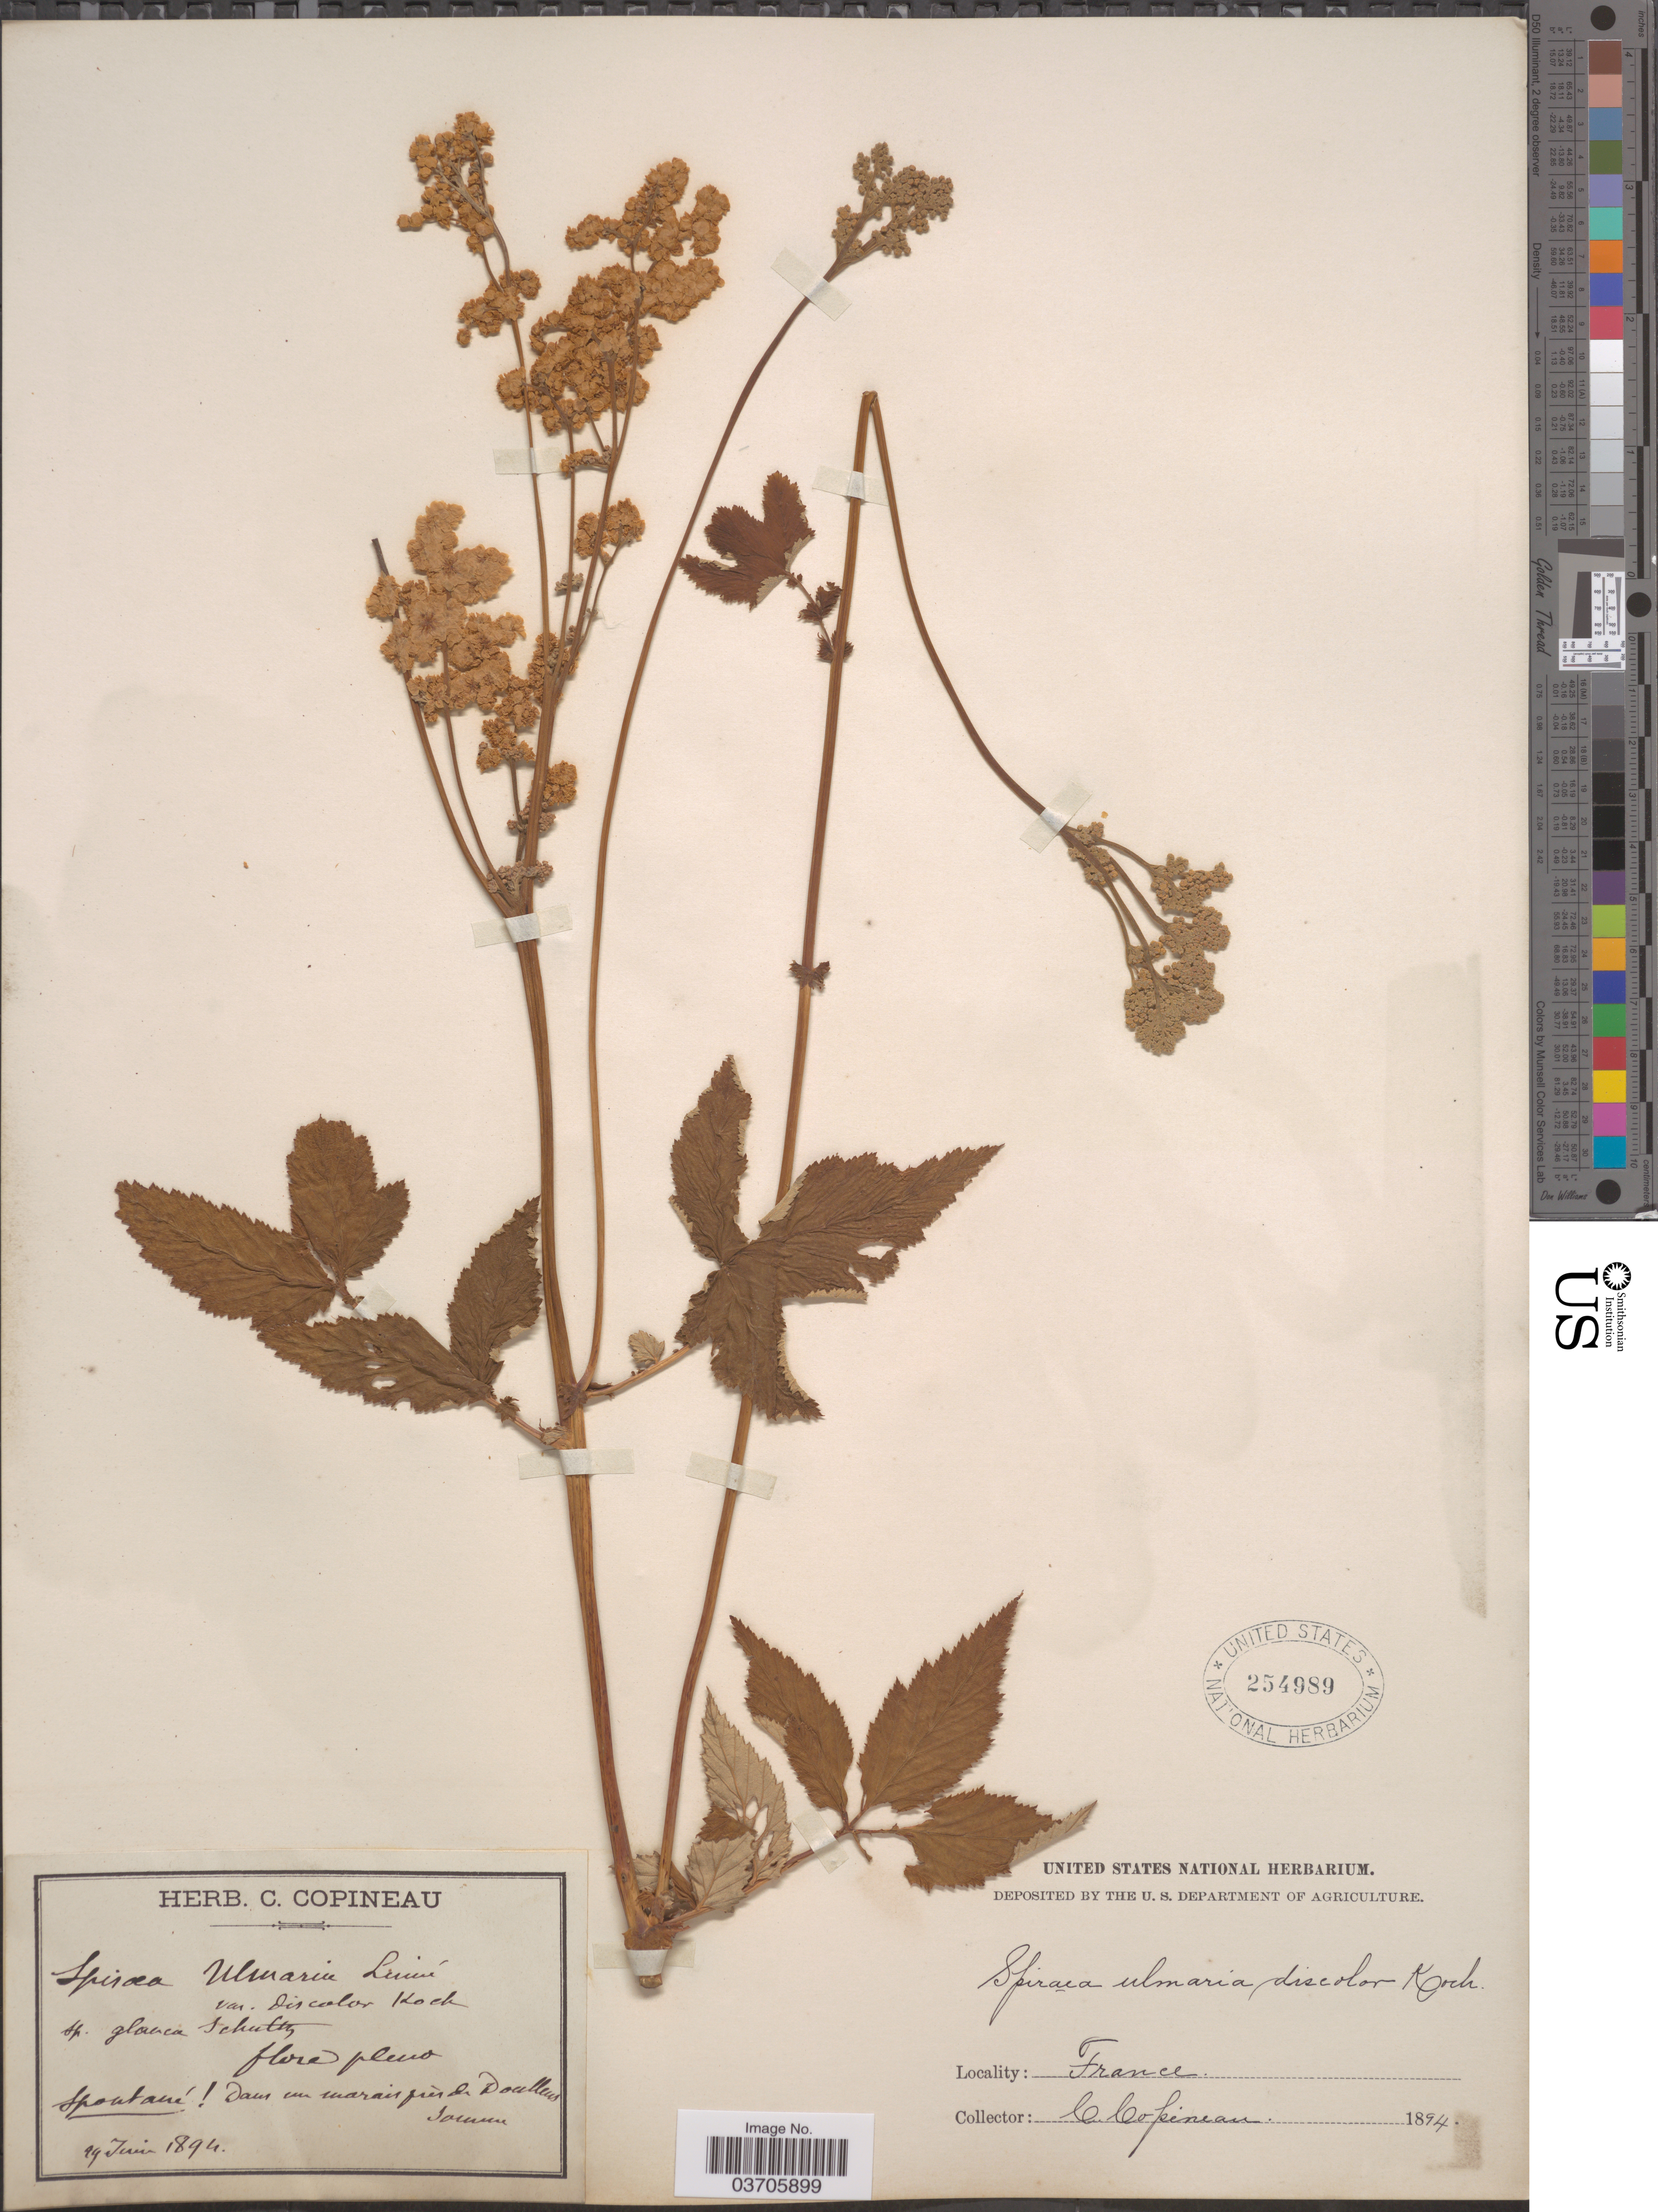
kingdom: Plantae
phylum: Tracheophyta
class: Magnoliopsida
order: Rosales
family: Rosaceae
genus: Filipendula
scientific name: Filipendula ulmaria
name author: (L.) Maxim.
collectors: C. Copineau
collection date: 1894-06-29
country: France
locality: Spontané [illegible text] dans un marais pier a Doullens Somme.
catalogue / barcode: US 254989